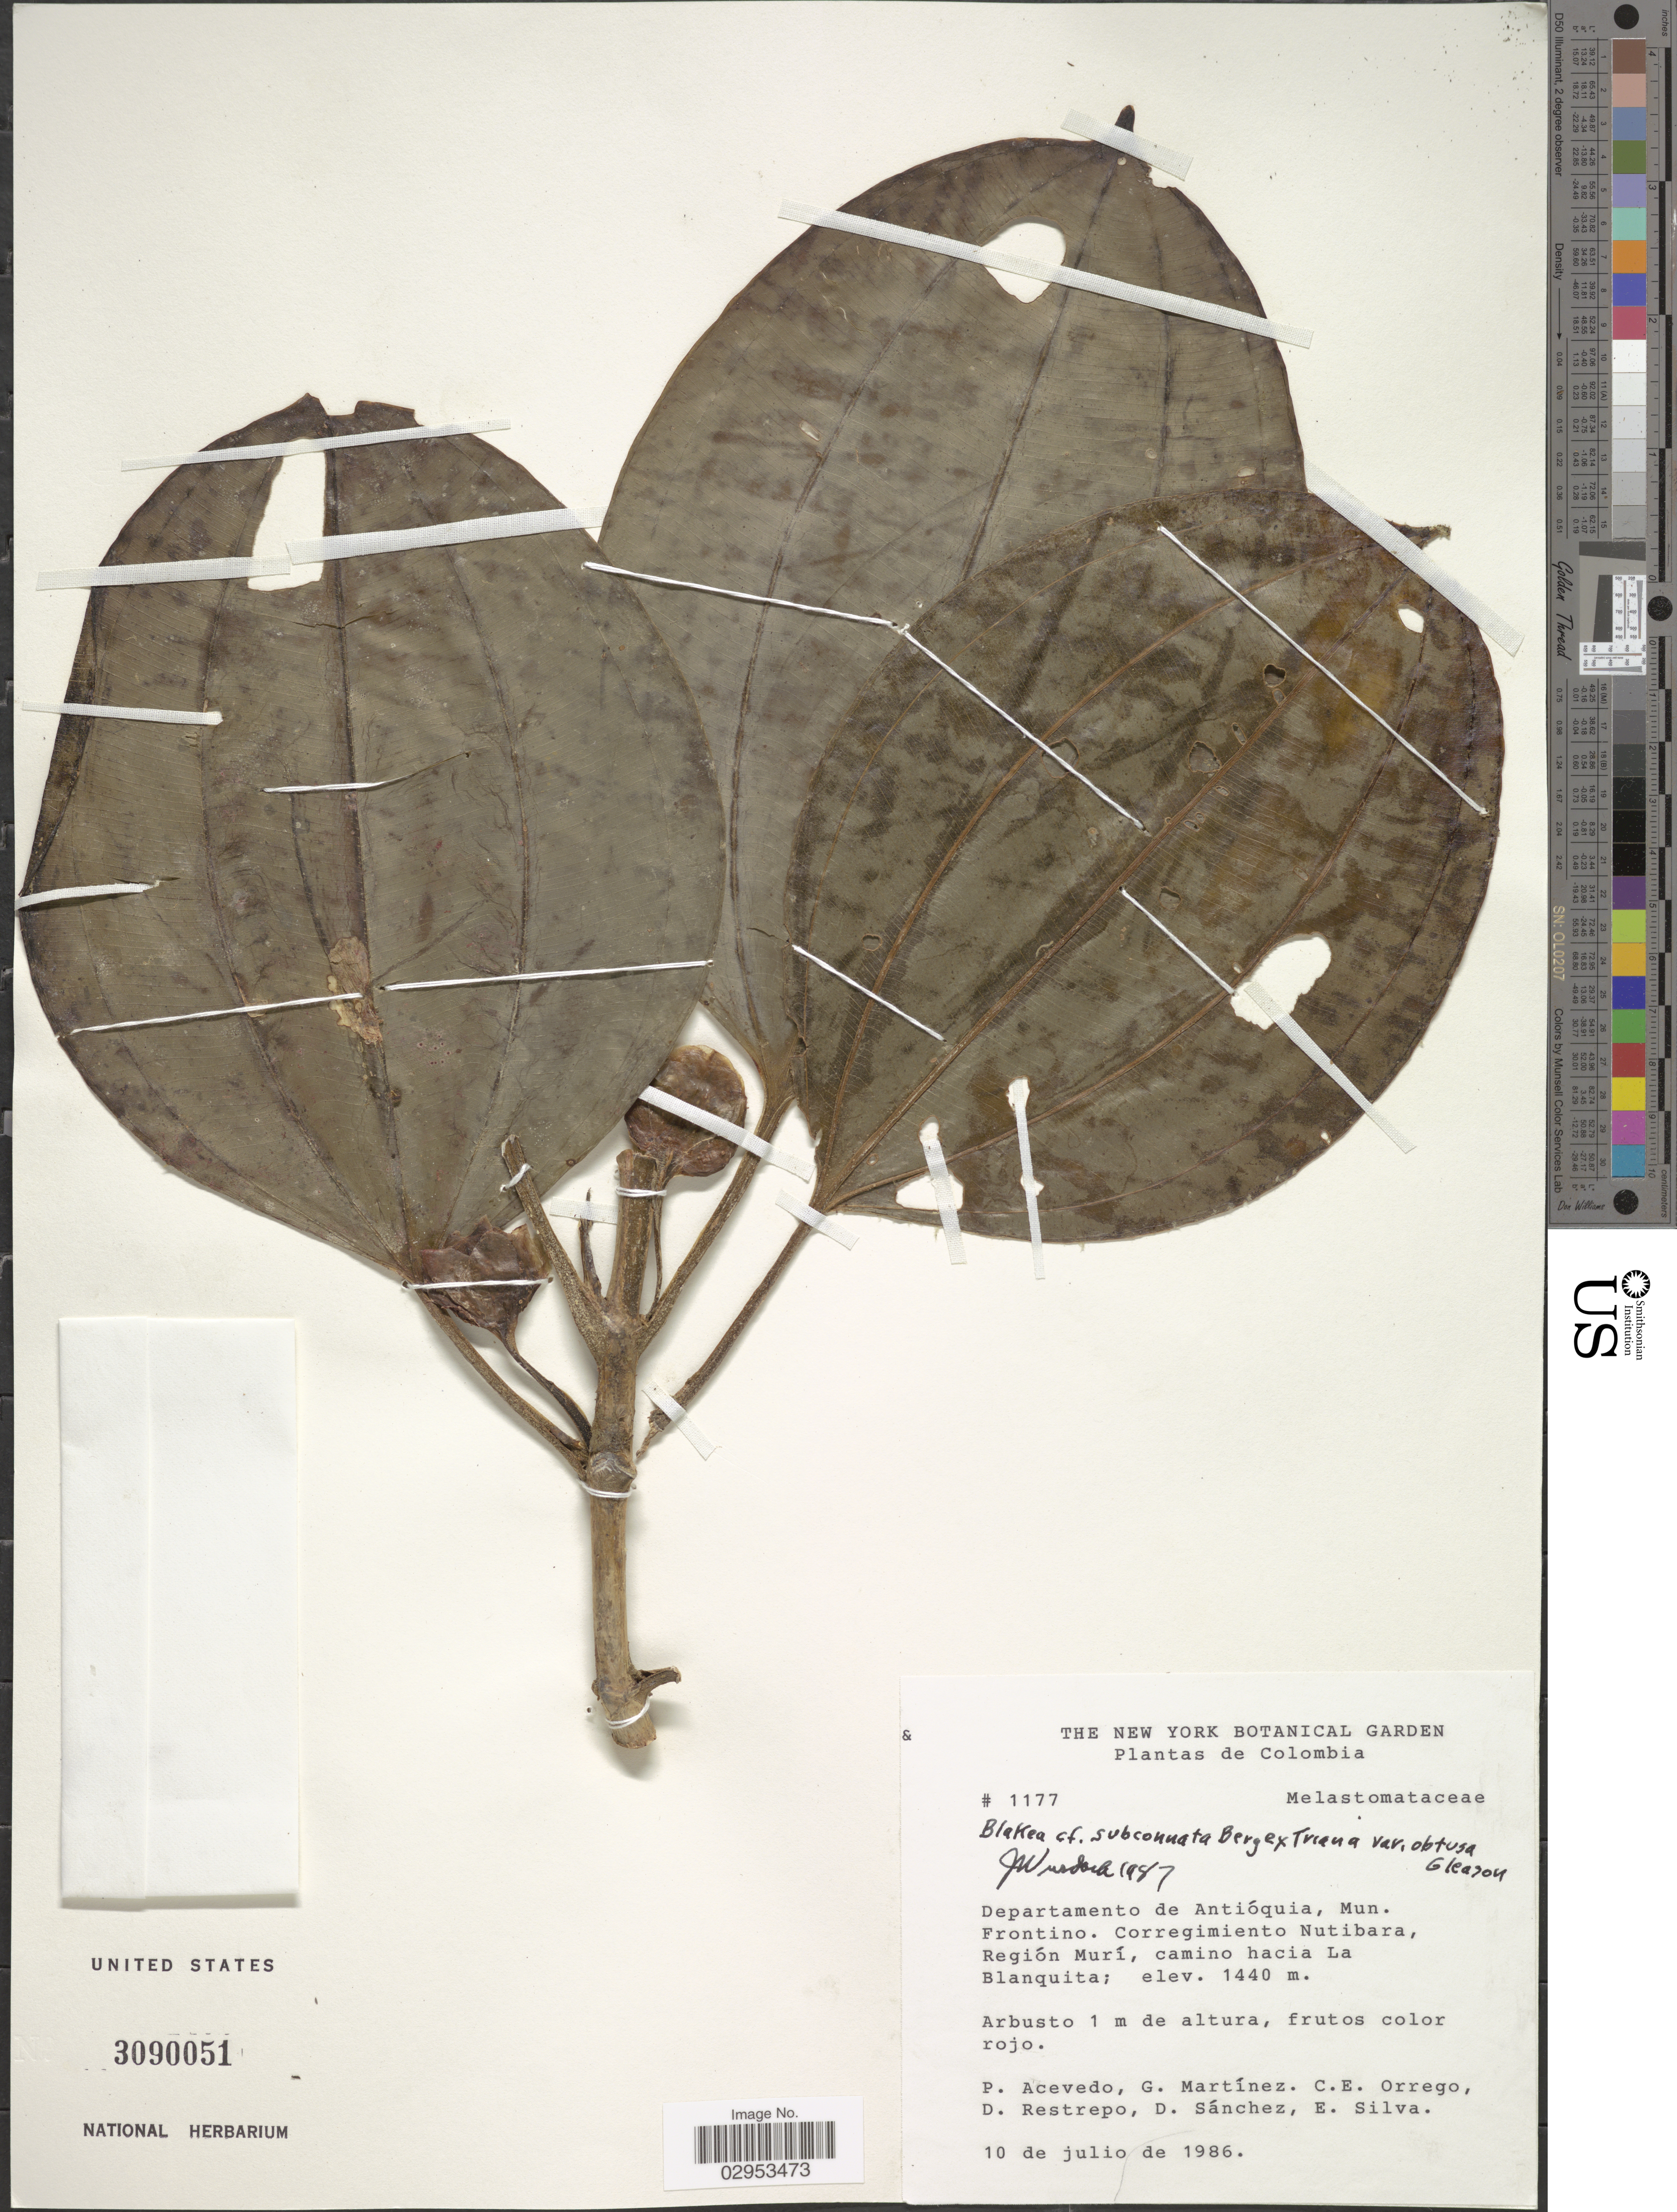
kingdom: Plantae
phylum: Tracheophyta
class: Magnoliopsida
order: Myrtales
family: Melastomataceae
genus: Blakea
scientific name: Blakea subconnata var. obtusa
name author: Gleason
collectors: P. Acevedo-Rodr., G. Martínez, C. Orrego, D. Restrepo & et al.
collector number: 1177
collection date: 1986-07-10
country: Colombia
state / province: Antioquia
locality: Departamento de Antióquia, Mun. Frontino. Corregimiento Nutibara, Región Murí, camino hacia la Blanquita.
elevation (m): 1440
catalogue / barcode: US 3090051